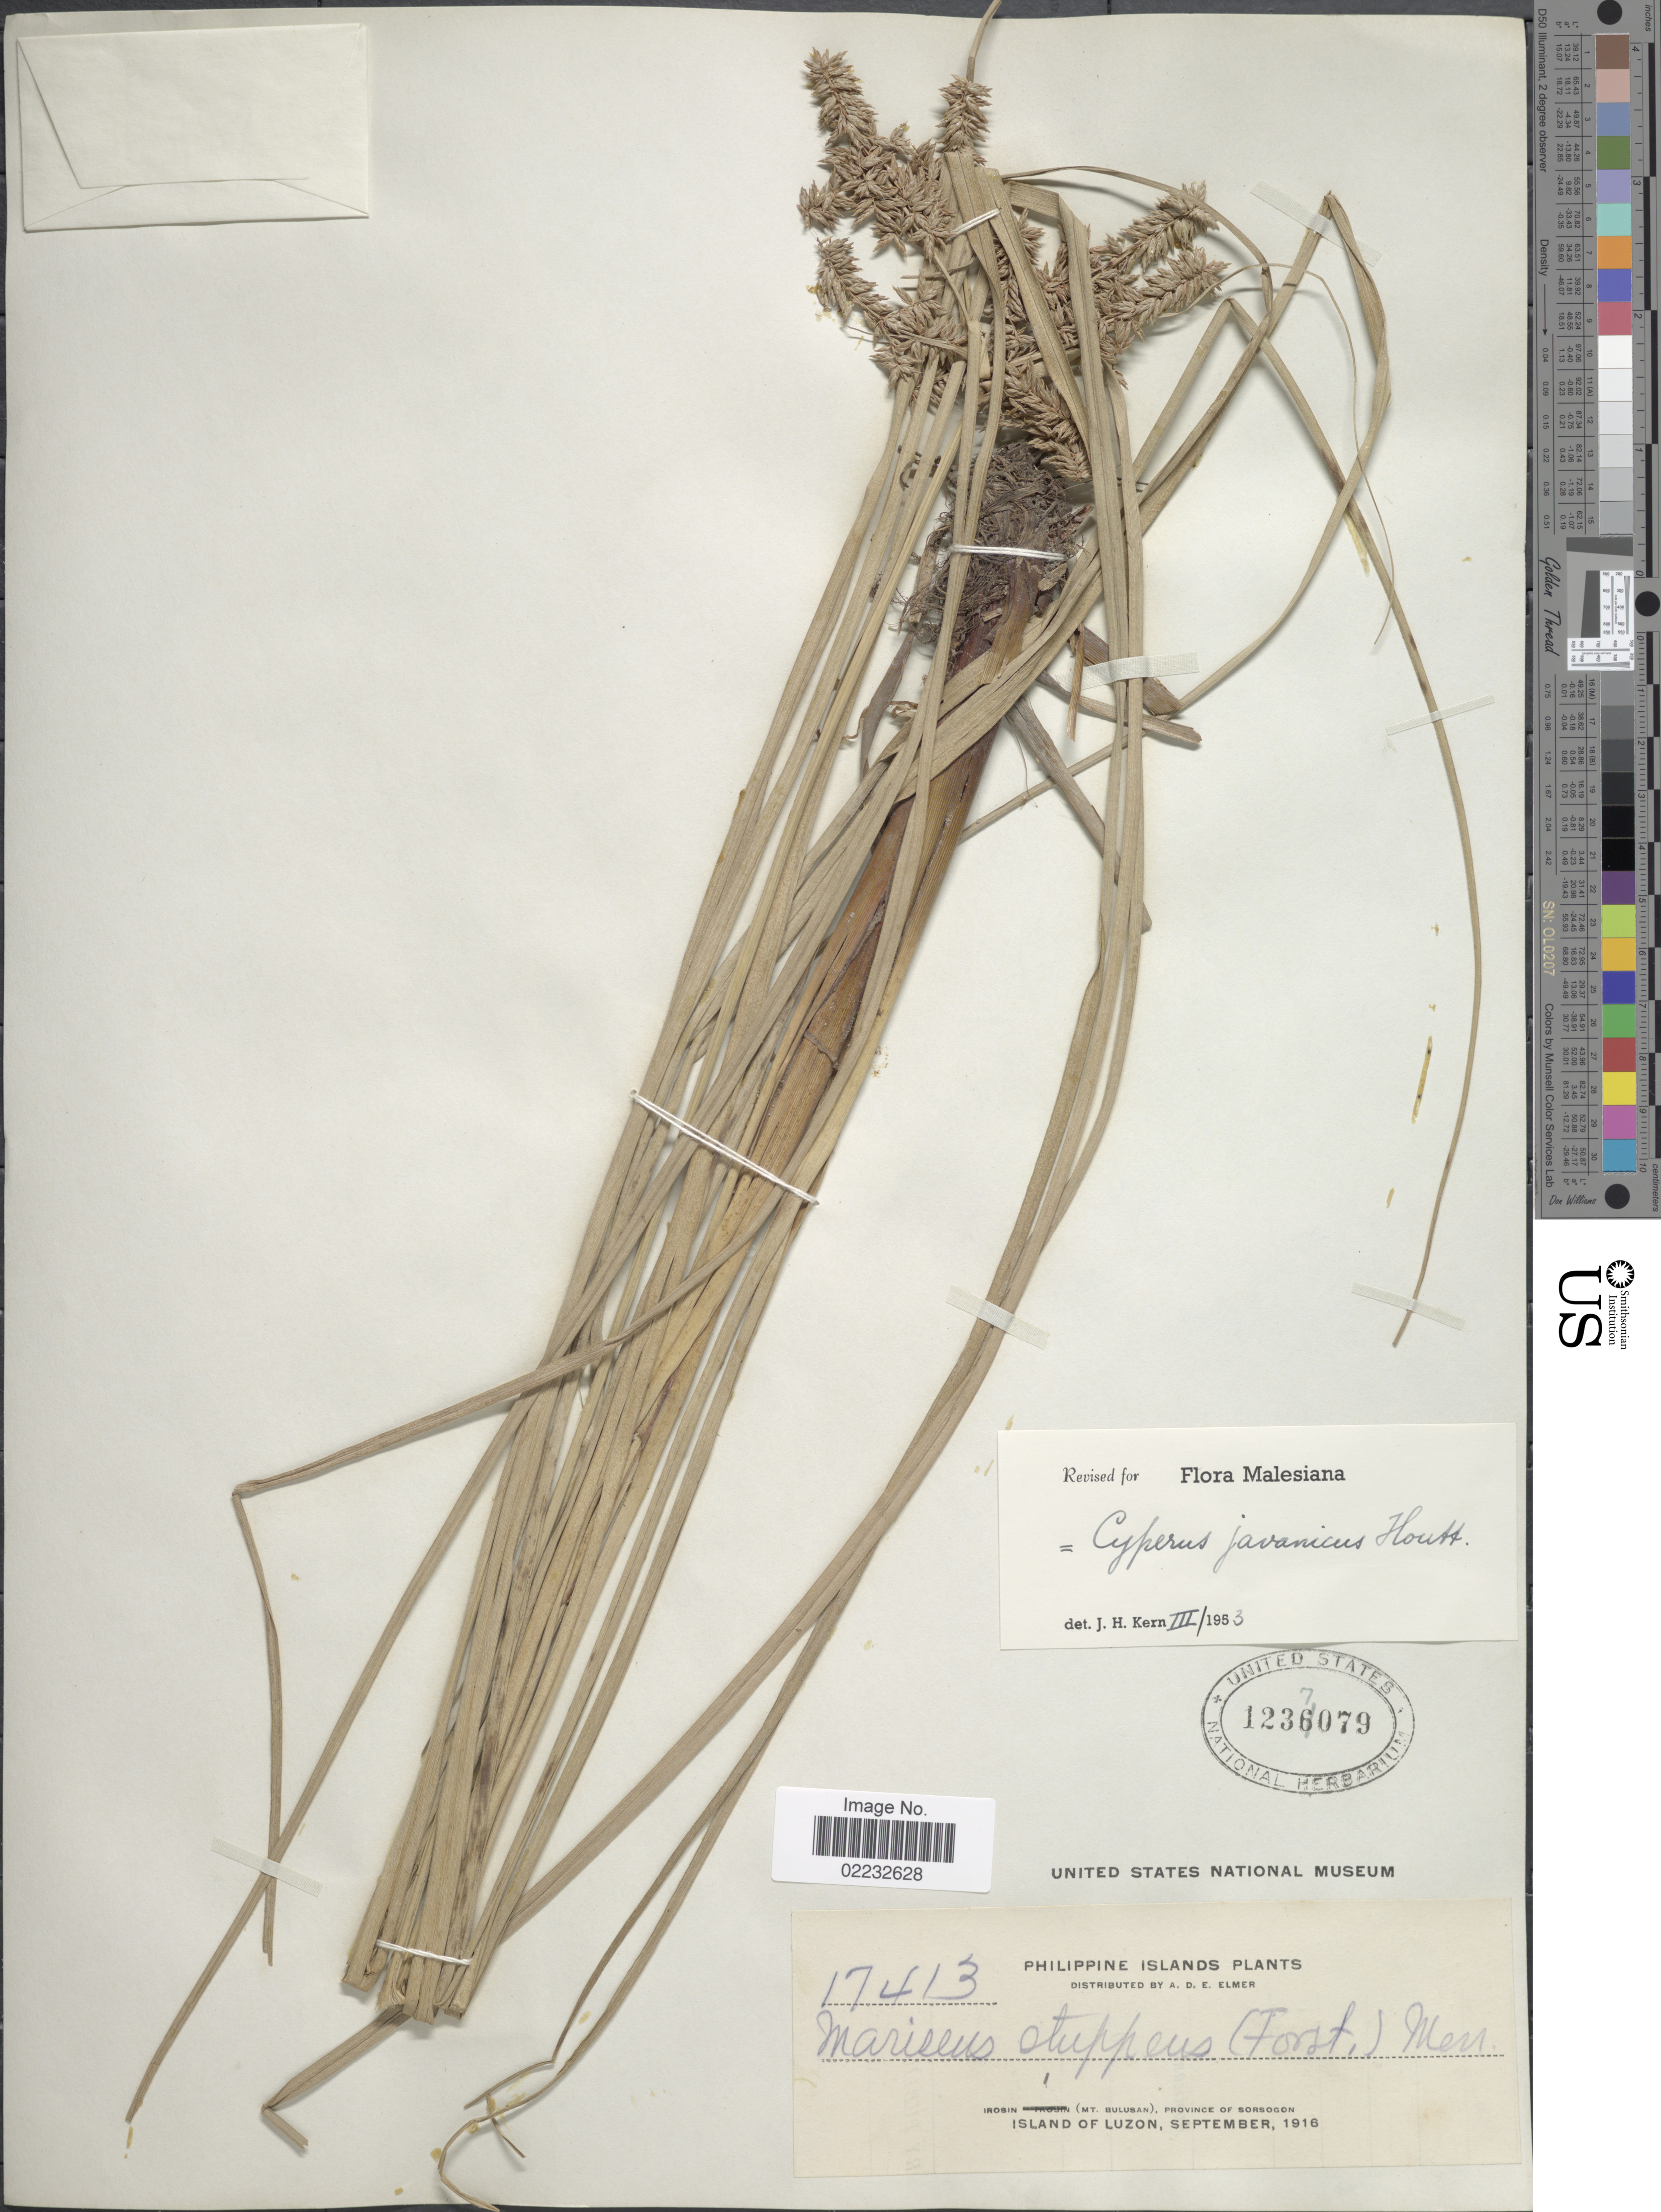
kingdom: Plantae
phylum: Tracheophyta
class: Liliopsida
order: Poales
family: Cyperaceae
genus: Cyperus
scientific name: Cyperus javanicus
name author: Houtt.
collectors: A. D. E. Elmer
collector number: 17413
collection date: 1916-09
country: Philippines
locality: Irosin (Mt. Bulusan), Province of Sorsogon. Island of Luzon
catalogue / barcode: US 1237079